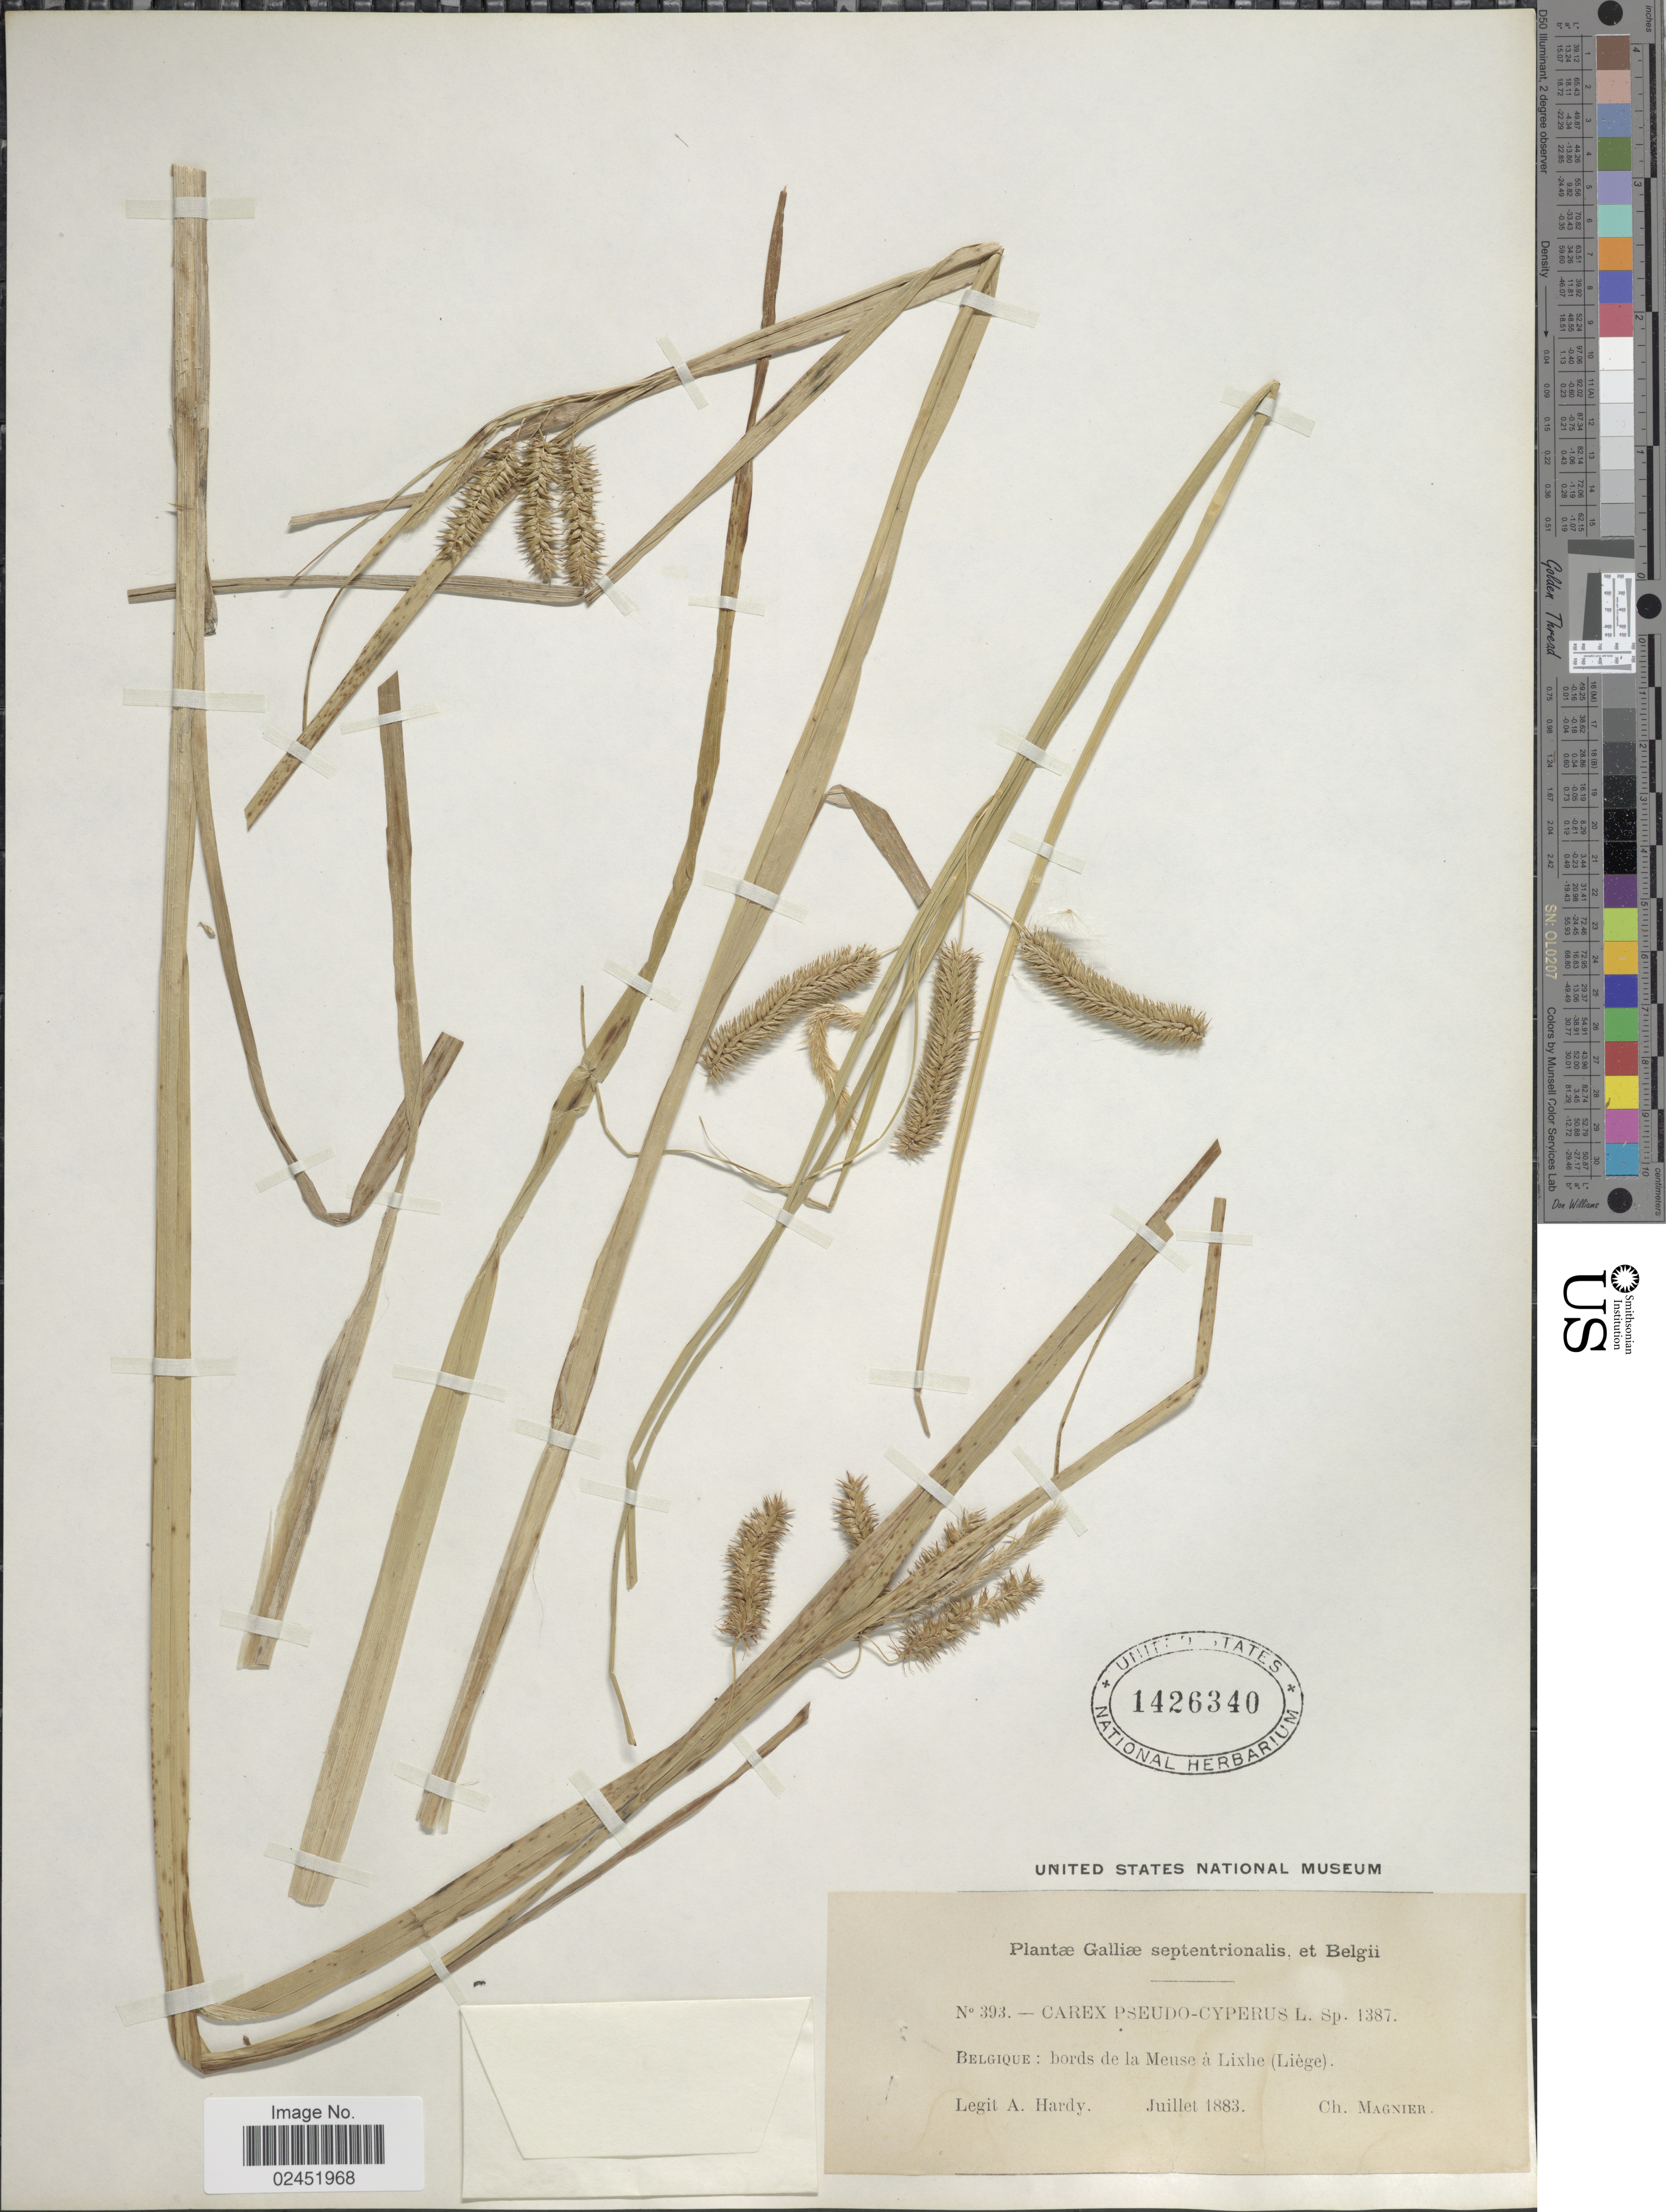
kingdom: Plantae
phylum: Tracheophyta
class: Liliopsida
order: Poales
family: Cyperaceae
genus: Carex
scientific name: Carex pseudocyperus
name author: L.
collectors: A. Hardy & C. Magnier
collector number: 393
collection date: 1883-07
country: Belgium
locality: Bords de la Meuse á Lixhe (Liège)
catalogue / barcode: US 1426340